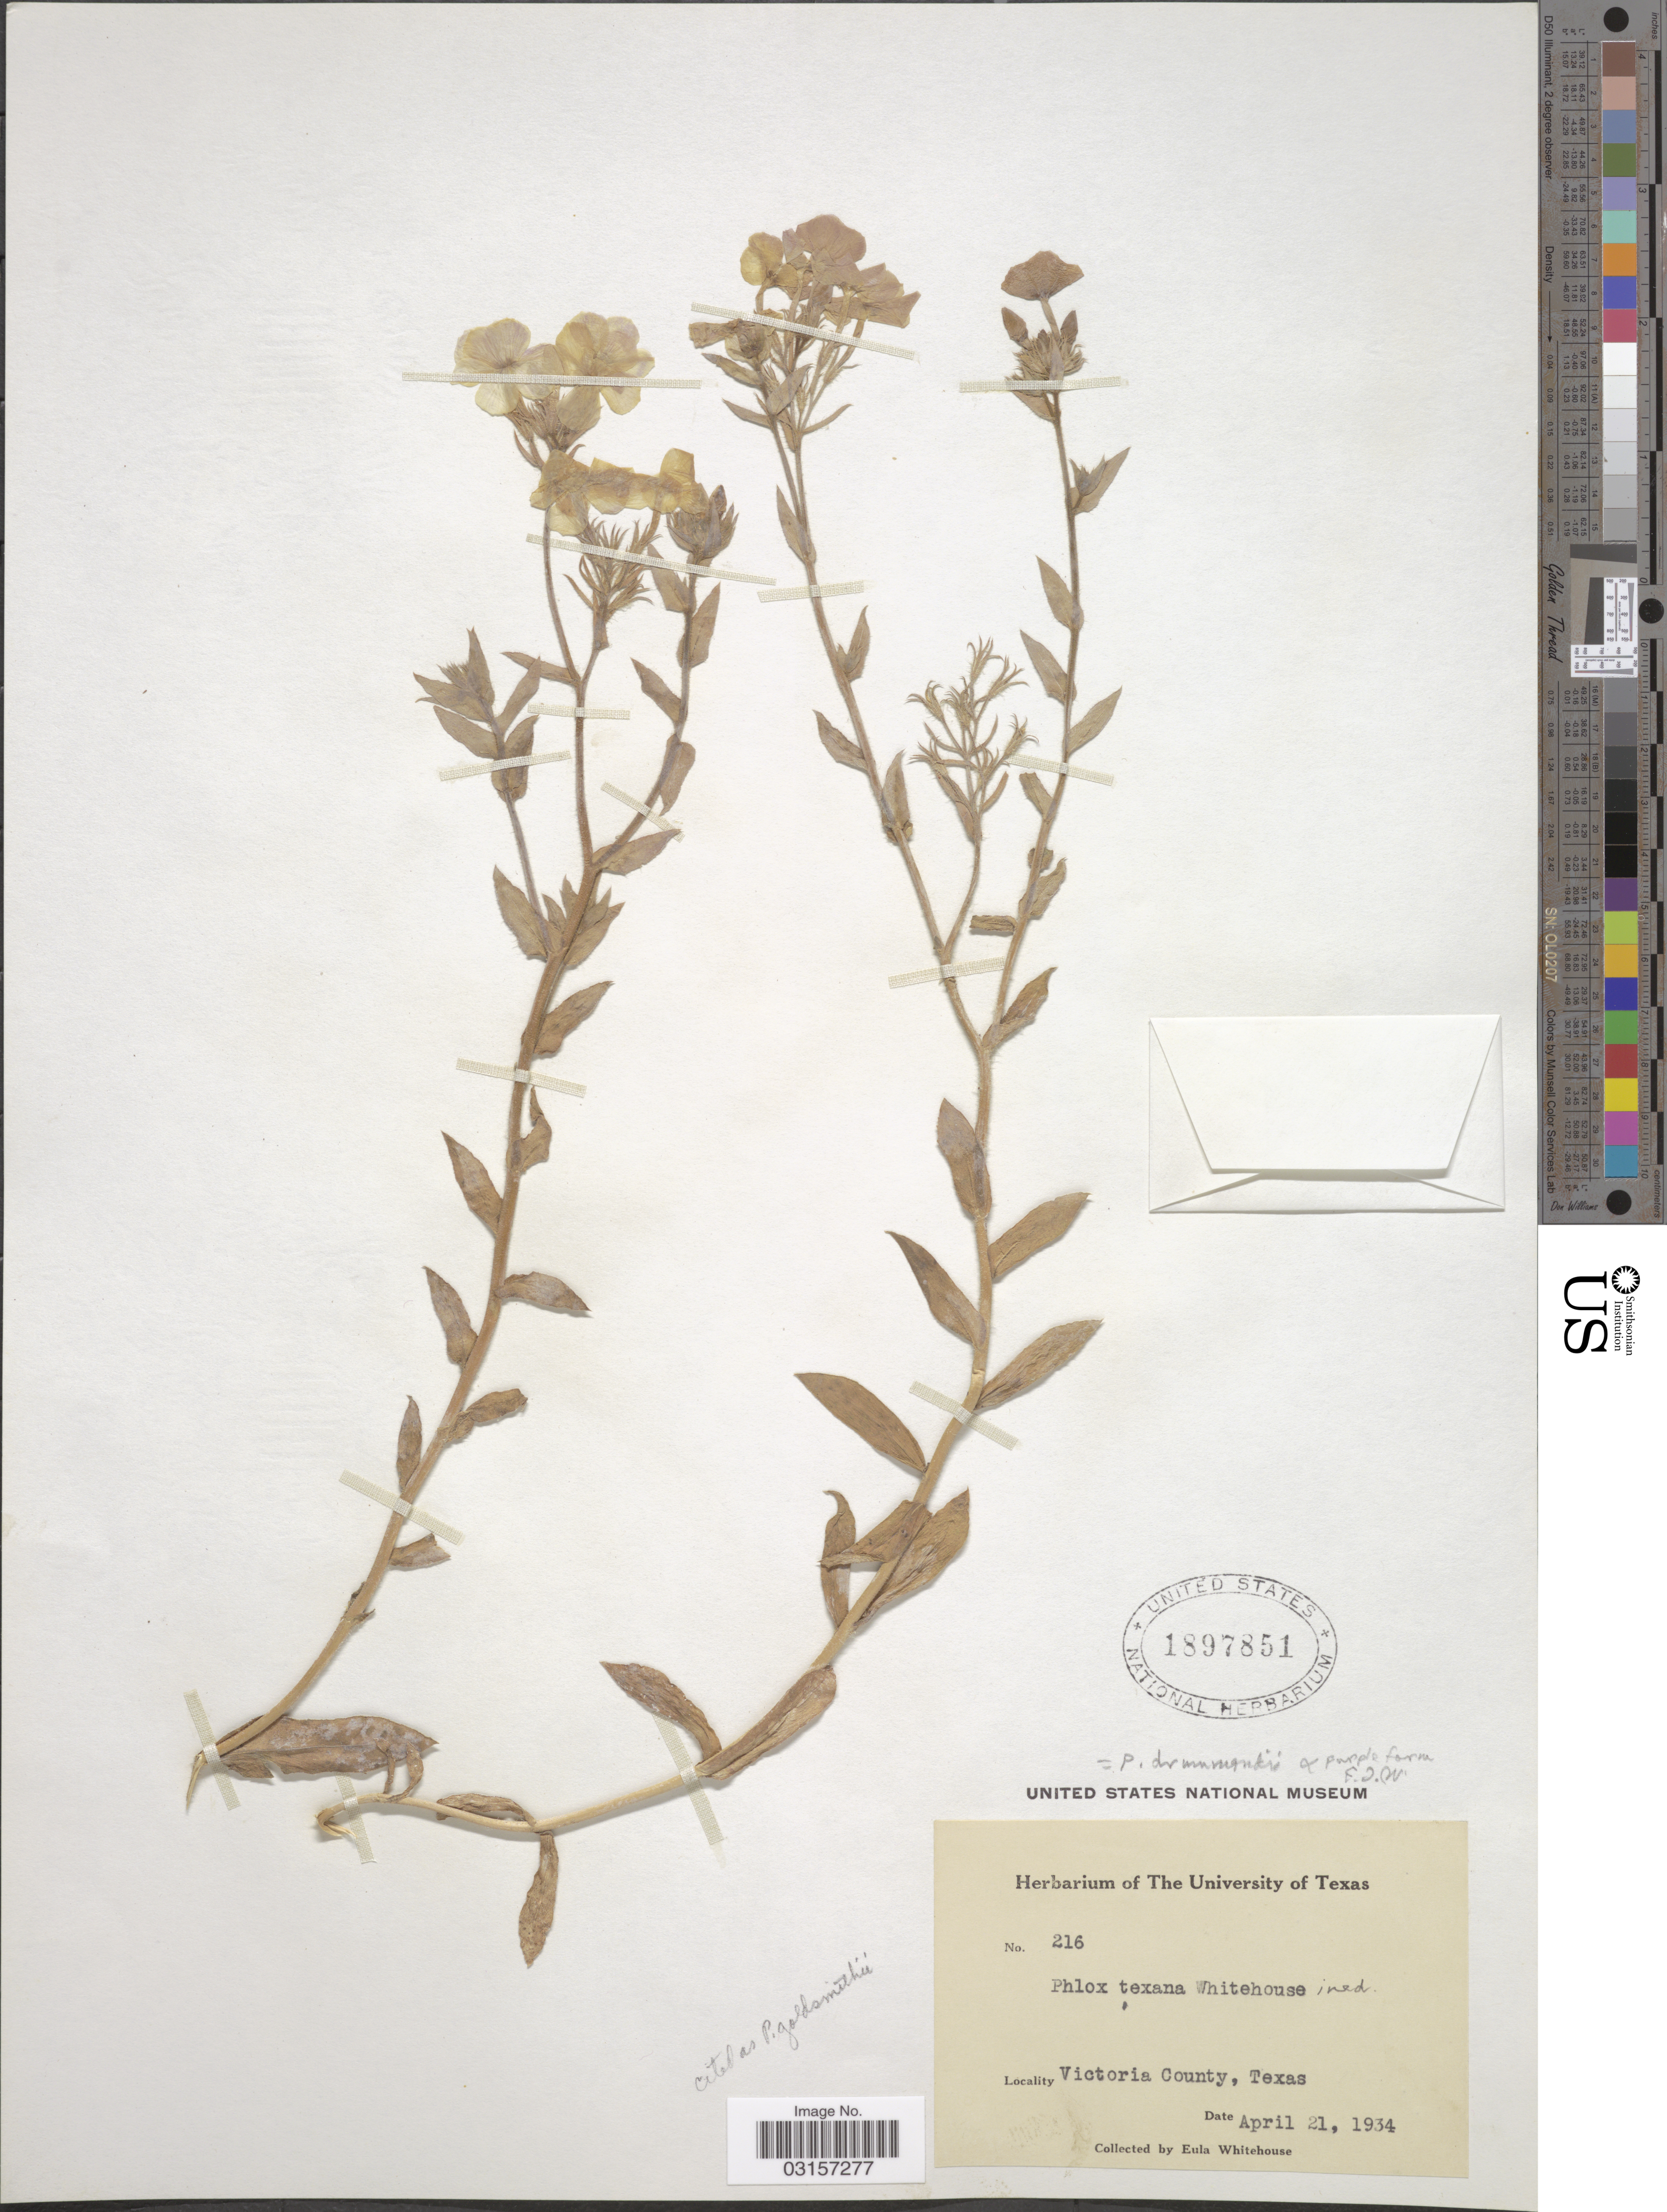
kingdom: Plantae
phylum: Tracheophyta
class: Magnoliopsida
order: Ericales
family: Polemoniaceae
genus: Phlox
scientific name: Phlox drummondii subsp. drummondii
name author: Hook.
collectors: E. Whitehouse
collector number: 216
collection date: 1934-04-21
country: United States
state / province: Texas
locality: Victoria County.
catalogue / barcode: US 1897851